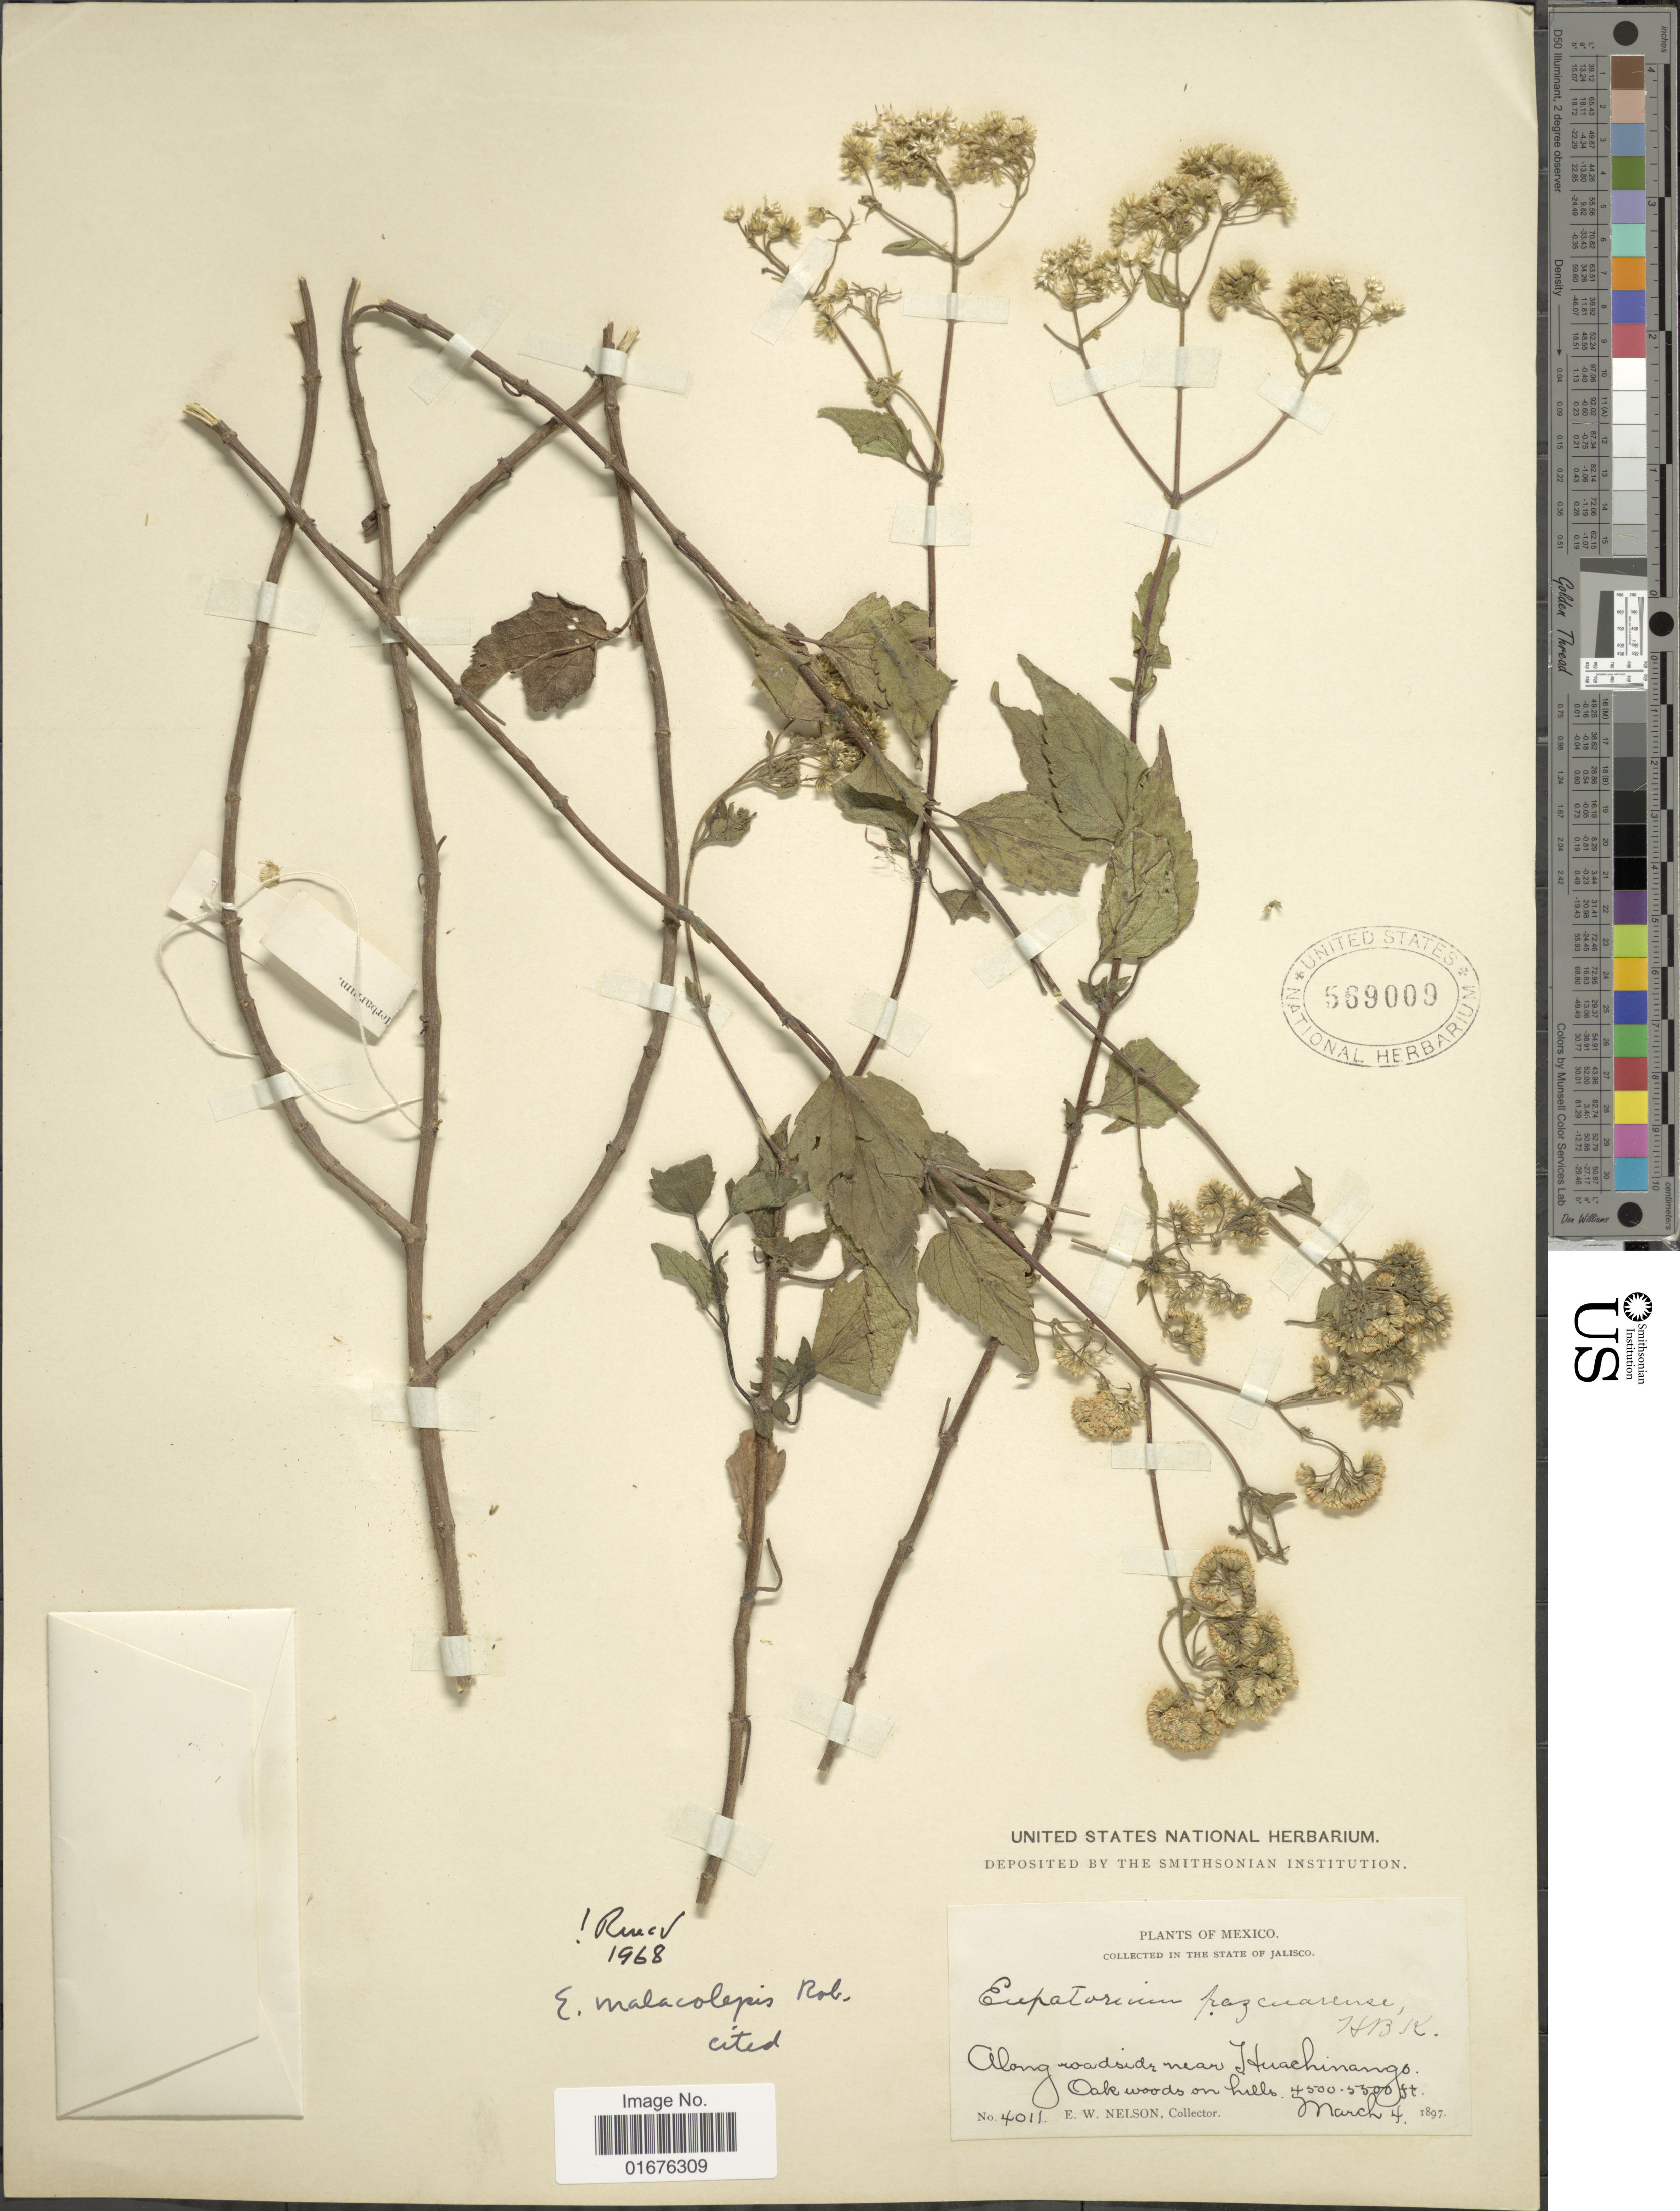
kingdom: Plantae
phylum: Tracheophyta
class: Magnoliopsida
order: Asterales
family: Asteraceae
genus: Ageratina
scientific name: Ageratina malacolepis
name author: (B.L. Rob.) R.M. King & H. Rob.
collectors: E. W. Nelson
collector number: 4011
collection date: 1897-03-04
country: Mexico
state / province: Jalisco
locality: Along roadside near Ituachinango, Oak woods on hills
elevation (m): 1372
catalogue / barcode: US 569009